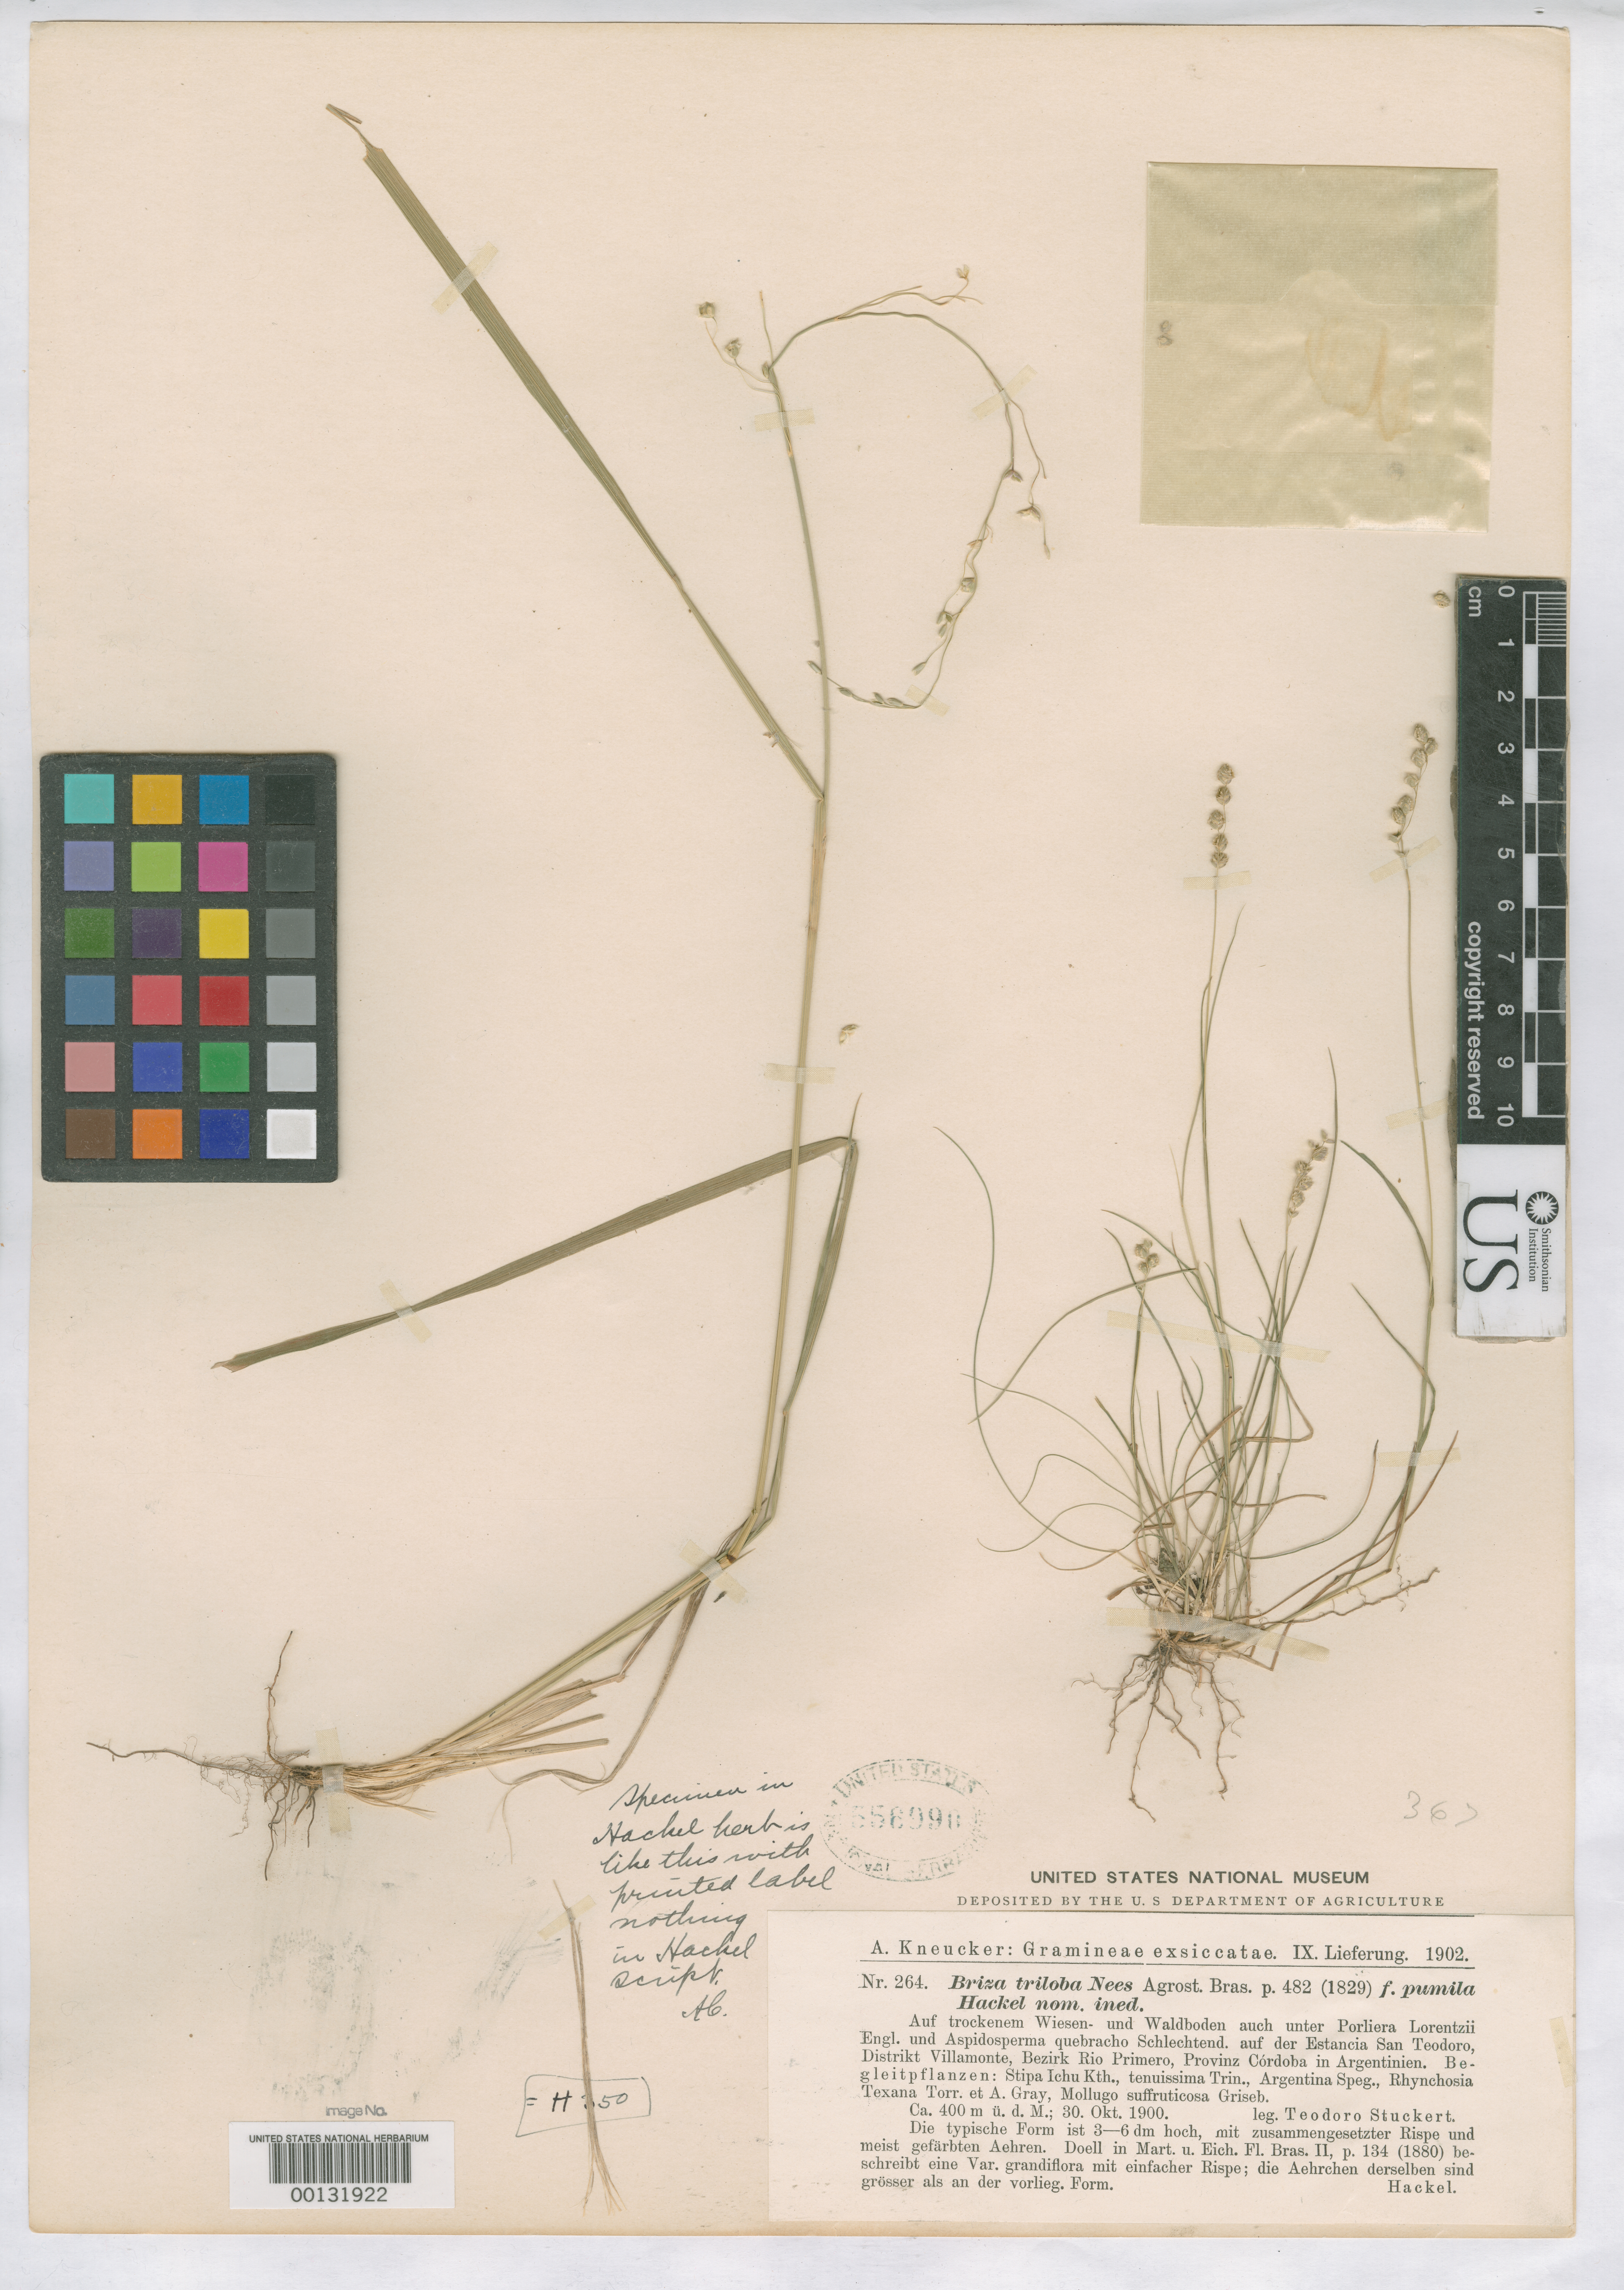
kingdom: Plantae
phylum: Tracheophyta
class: Liliopsida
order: Poales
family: Poaceae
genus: Briza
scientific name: Briza triloba f. pumila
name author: Hack. ex Kneuck.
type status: Isotype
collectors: T. Stuckert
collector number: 264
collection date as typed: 30 Oct 1900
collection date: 1900-10-30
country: Argentina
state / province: Córdoba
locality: Estancia San Teodoro, Dist. Villamonte, bezirk Rio Primero.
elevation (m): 400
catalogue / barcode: US 556990